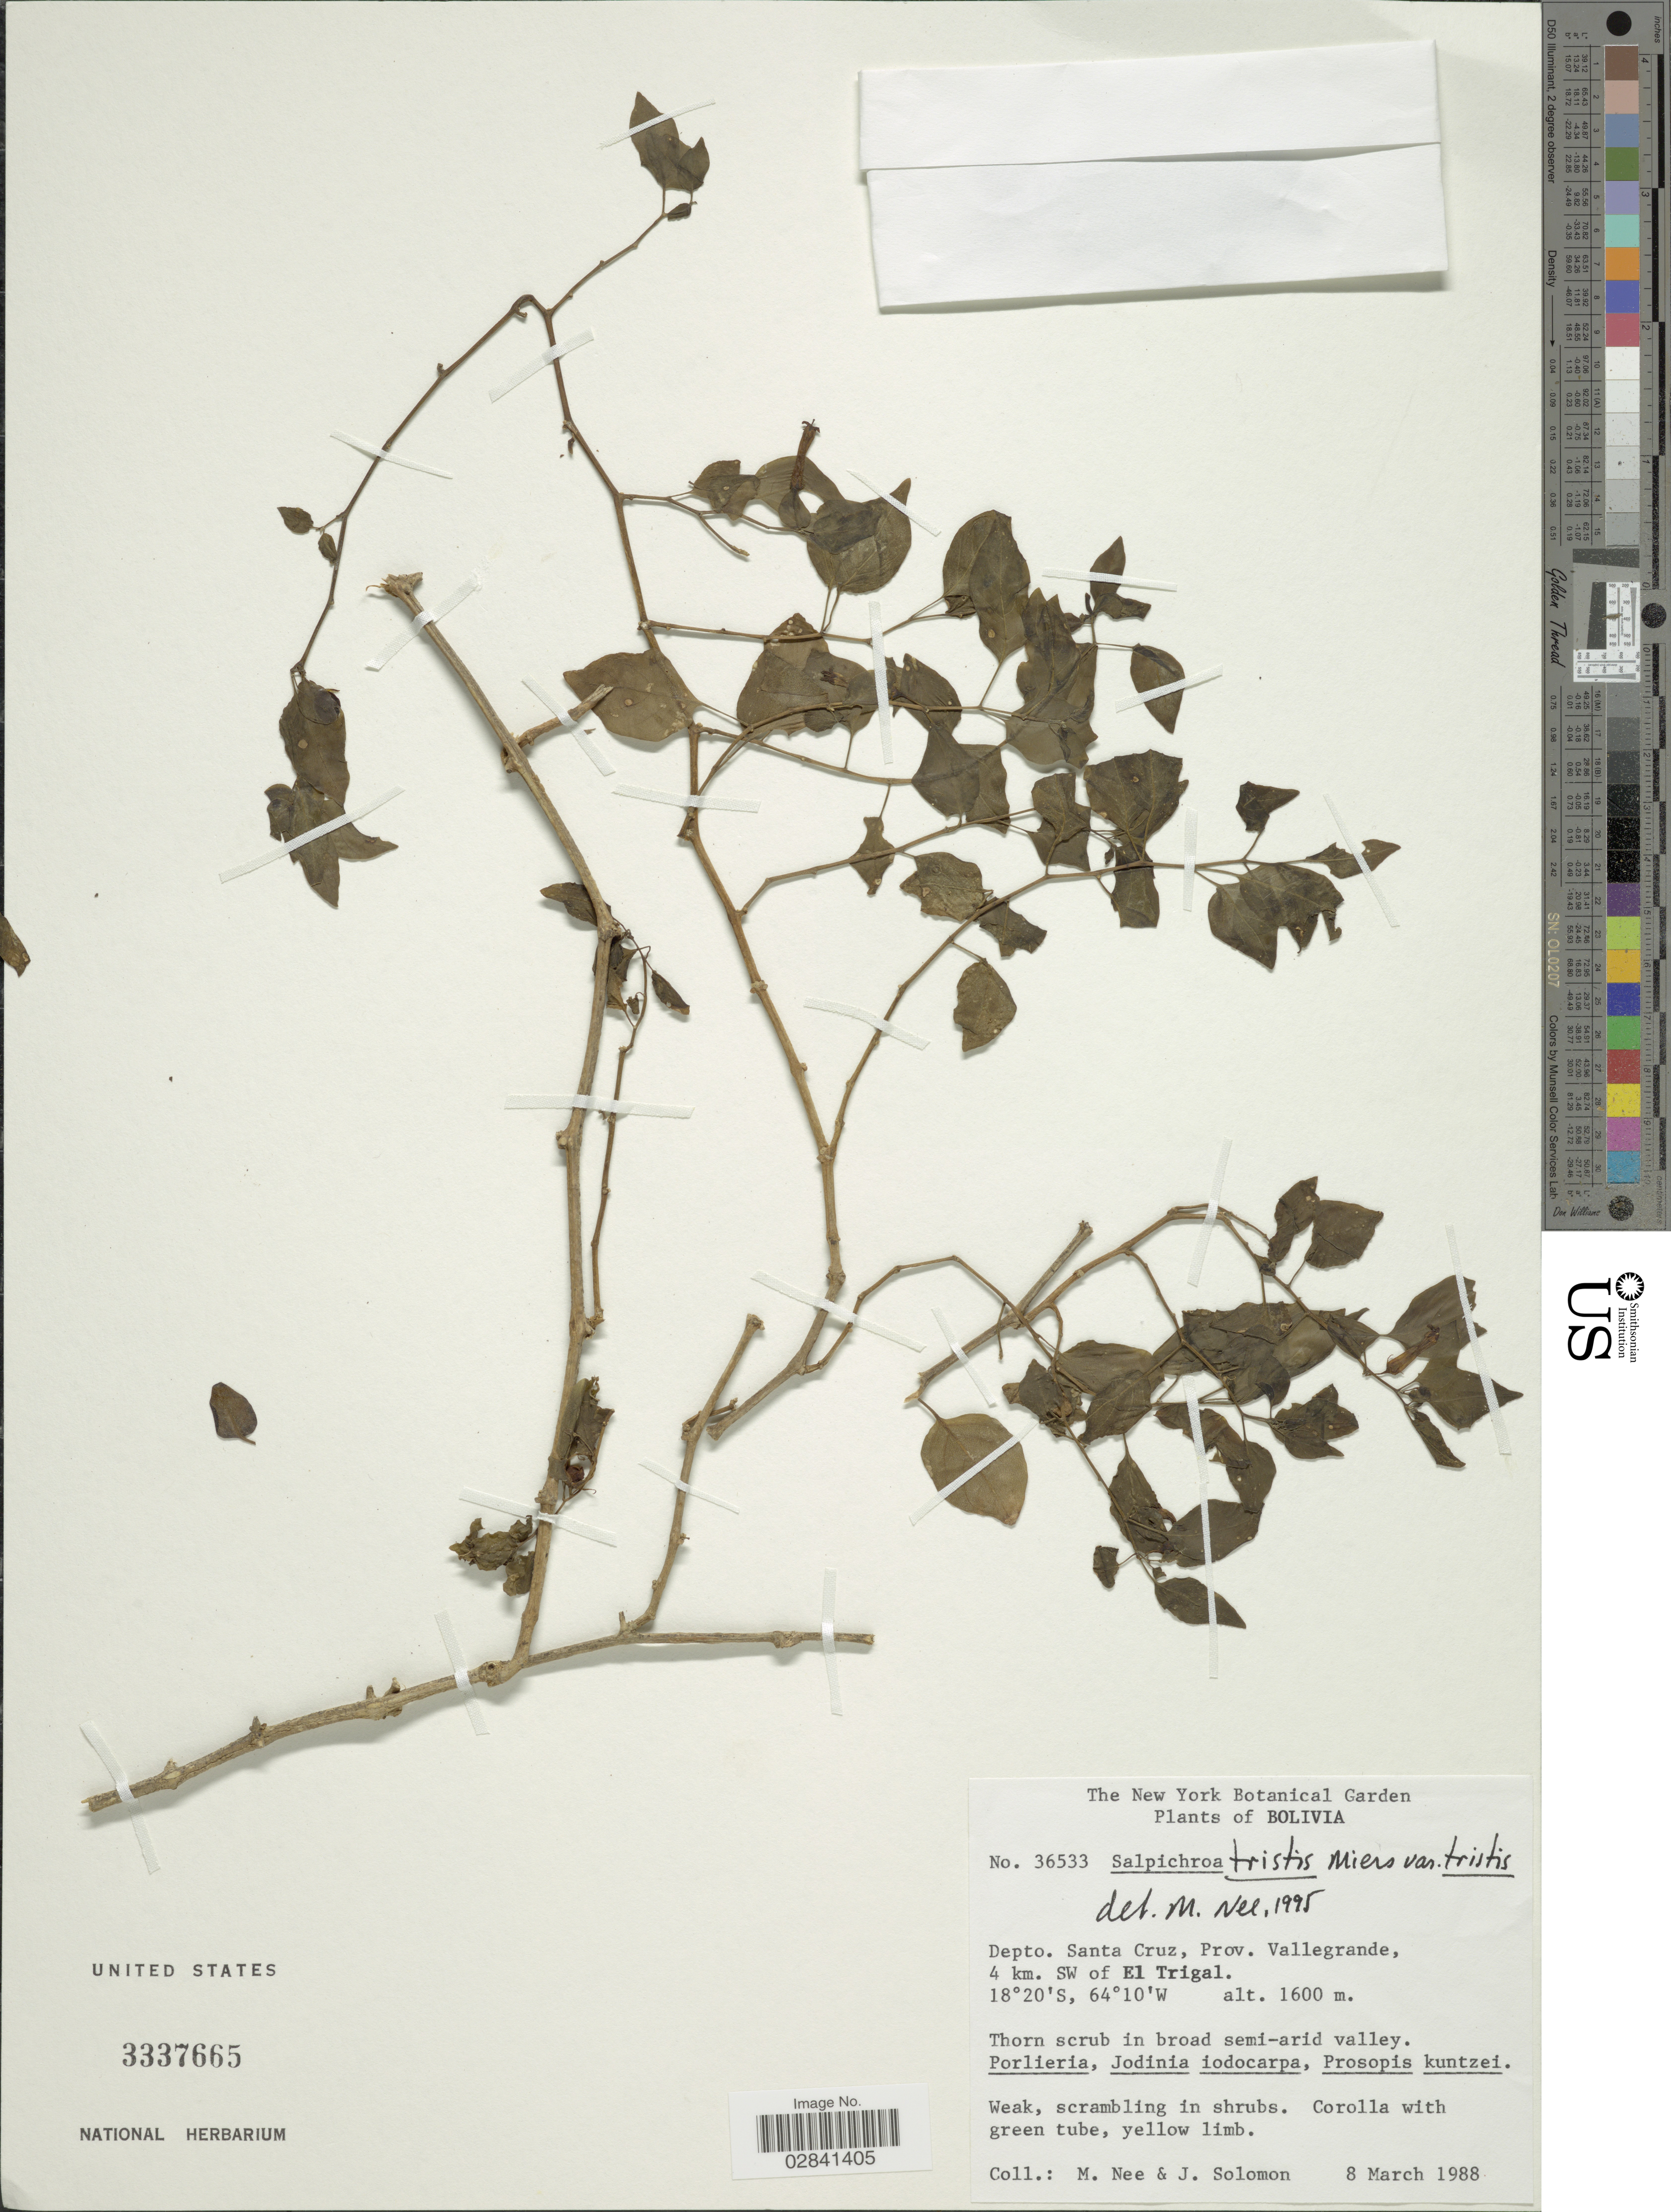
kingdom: Plantae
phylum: Tracheophyta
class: Magnoliopsida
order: Solanales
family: Solanaceae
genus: Salpichroa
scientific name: Salpichroa tristis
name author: Walp.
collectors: M. Nee & J. Solomon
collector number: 36533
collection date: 1988-03-08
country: Bolivia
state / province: Santa Cruz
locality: Depto. Santa Cruz, Prov. Vallegrande, 4 km. SW of El Trigal.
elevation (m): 1600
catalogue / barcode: US 3337665